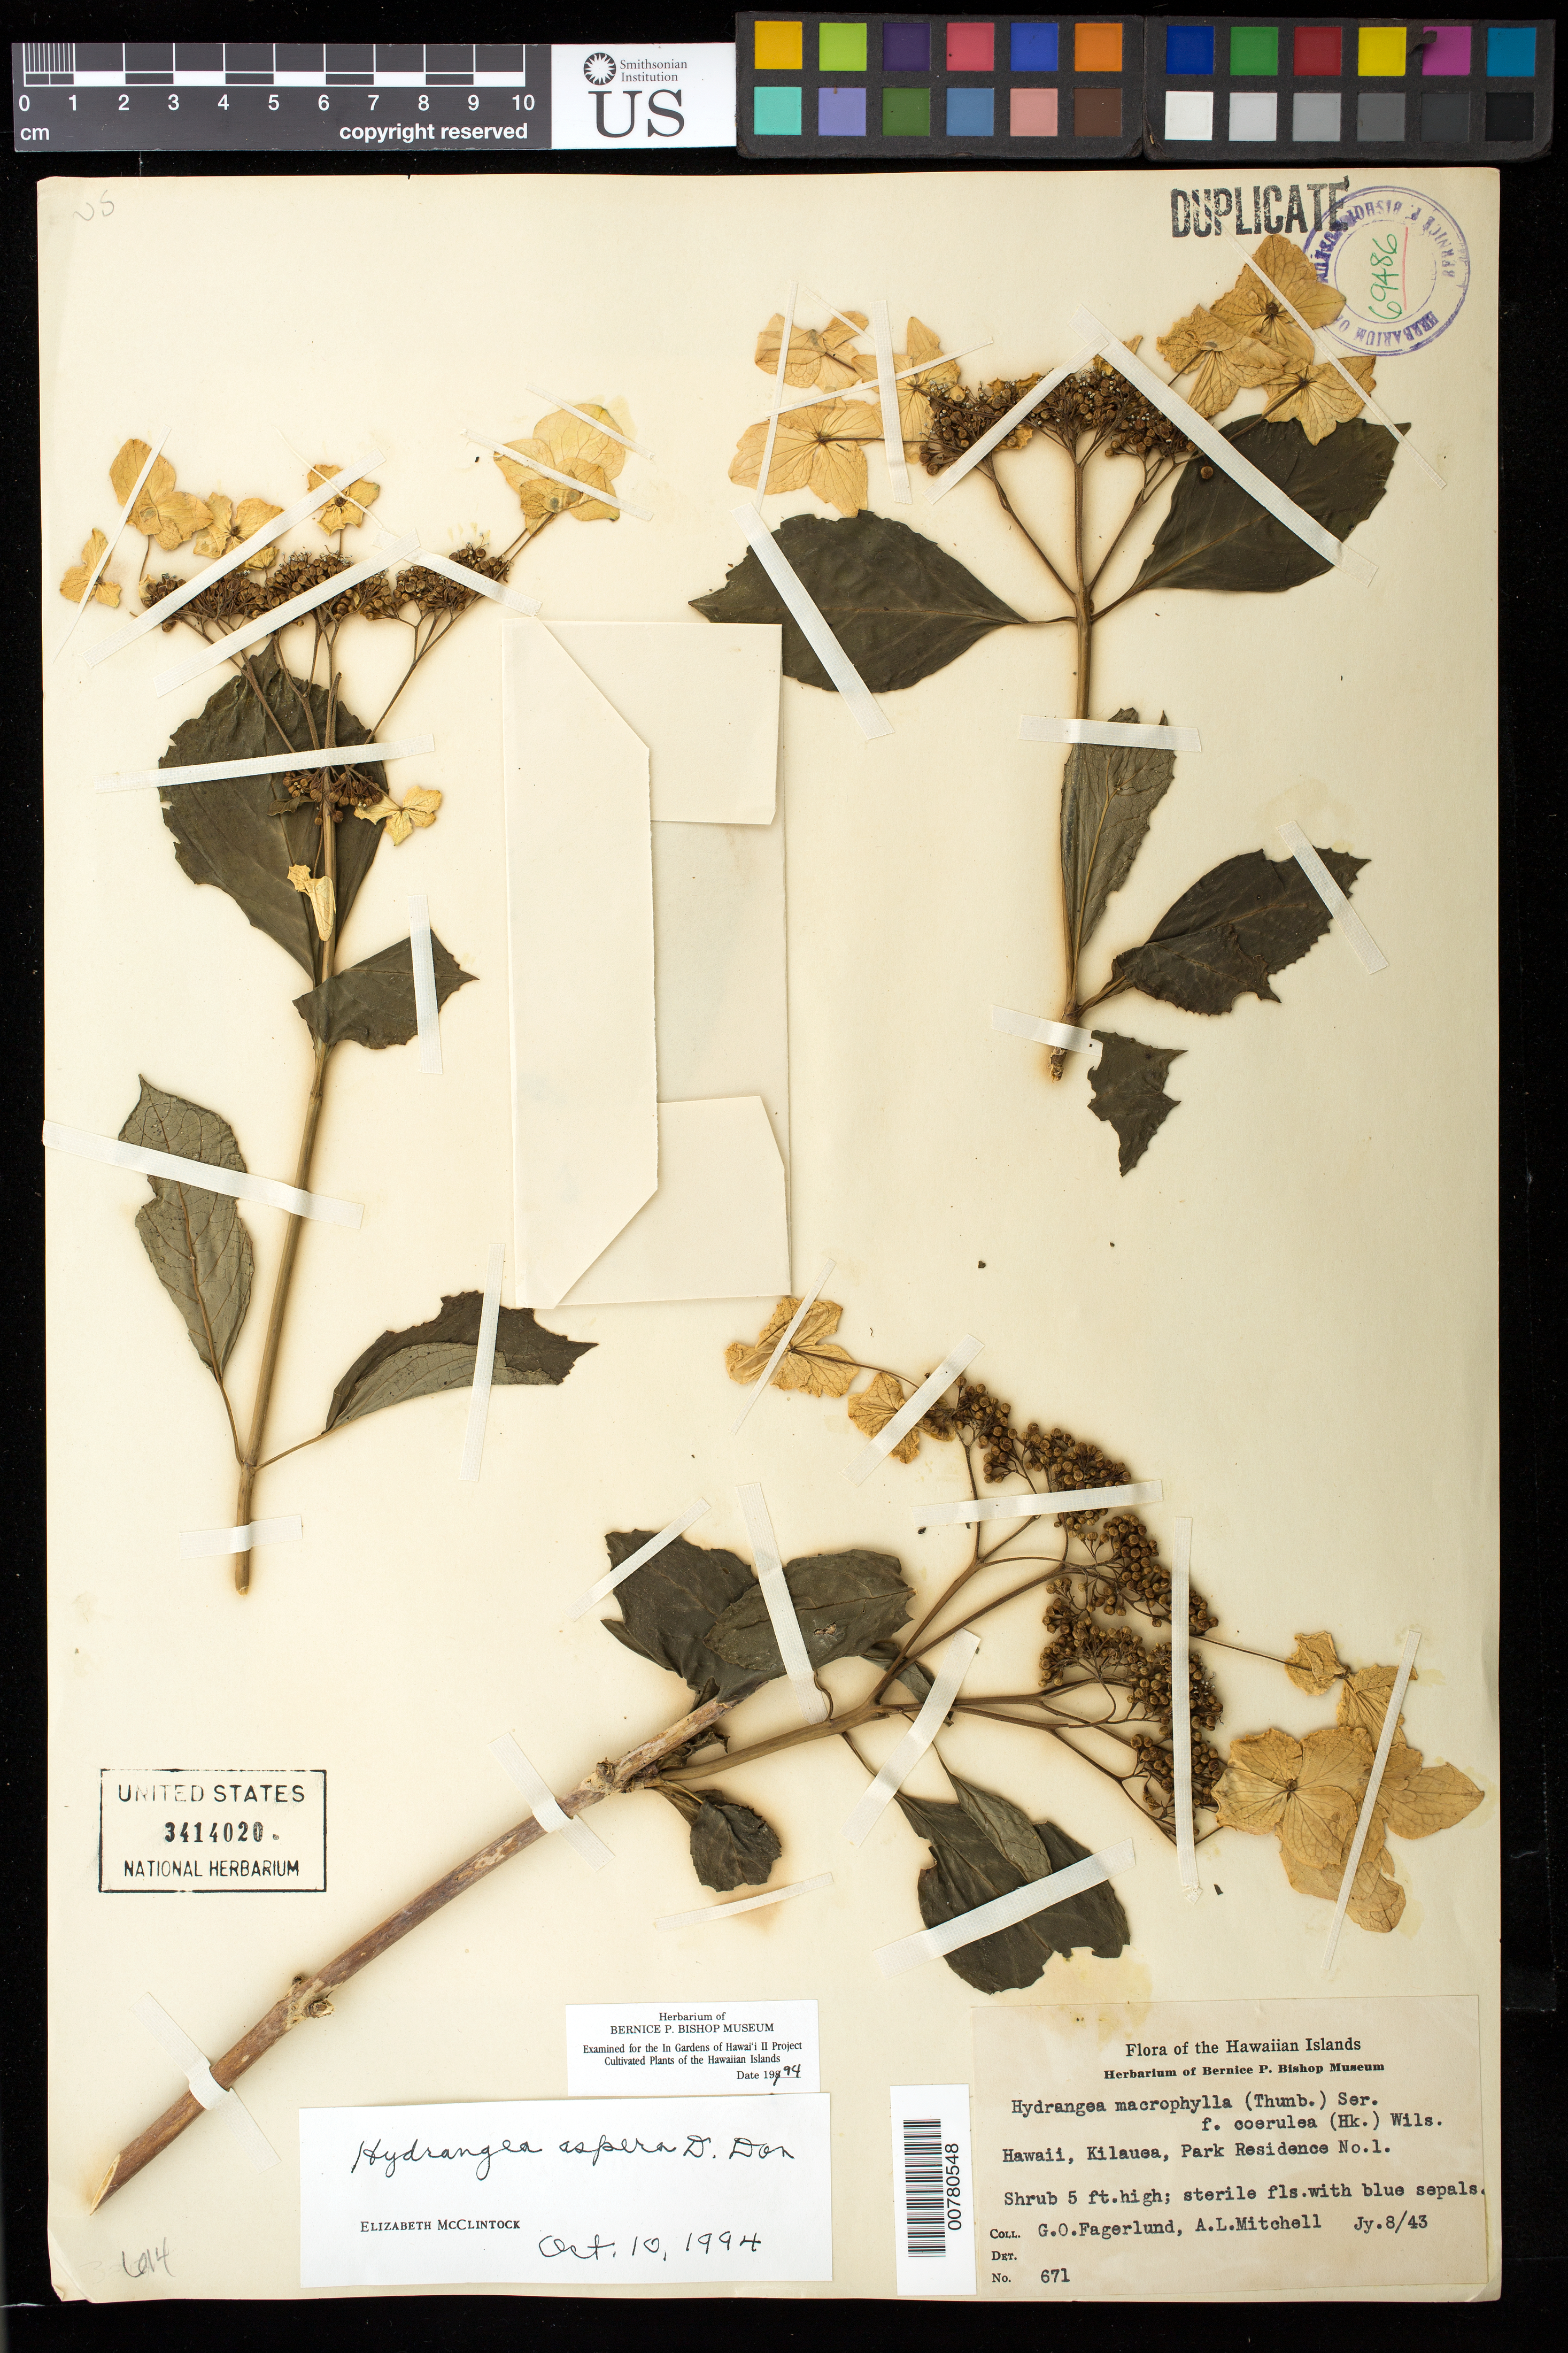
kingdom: Plantae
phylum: Tracheophyta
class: Magnoliopsida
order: Cornales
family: Hydrangeaceae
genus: Hydrangea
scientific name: Hydrangea aspera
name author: Buch.-Ham. ex D. Don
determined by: McClintock, E. M.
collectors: G. Fagerlund & A. Mitchell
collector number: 671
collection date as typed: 8 Jul 1943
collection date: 1943-07-08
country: United States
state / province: Hawaii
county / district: Hawaii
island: Hawaii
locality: Kilauea, Park Residence No.1.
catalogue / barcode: US 3414020